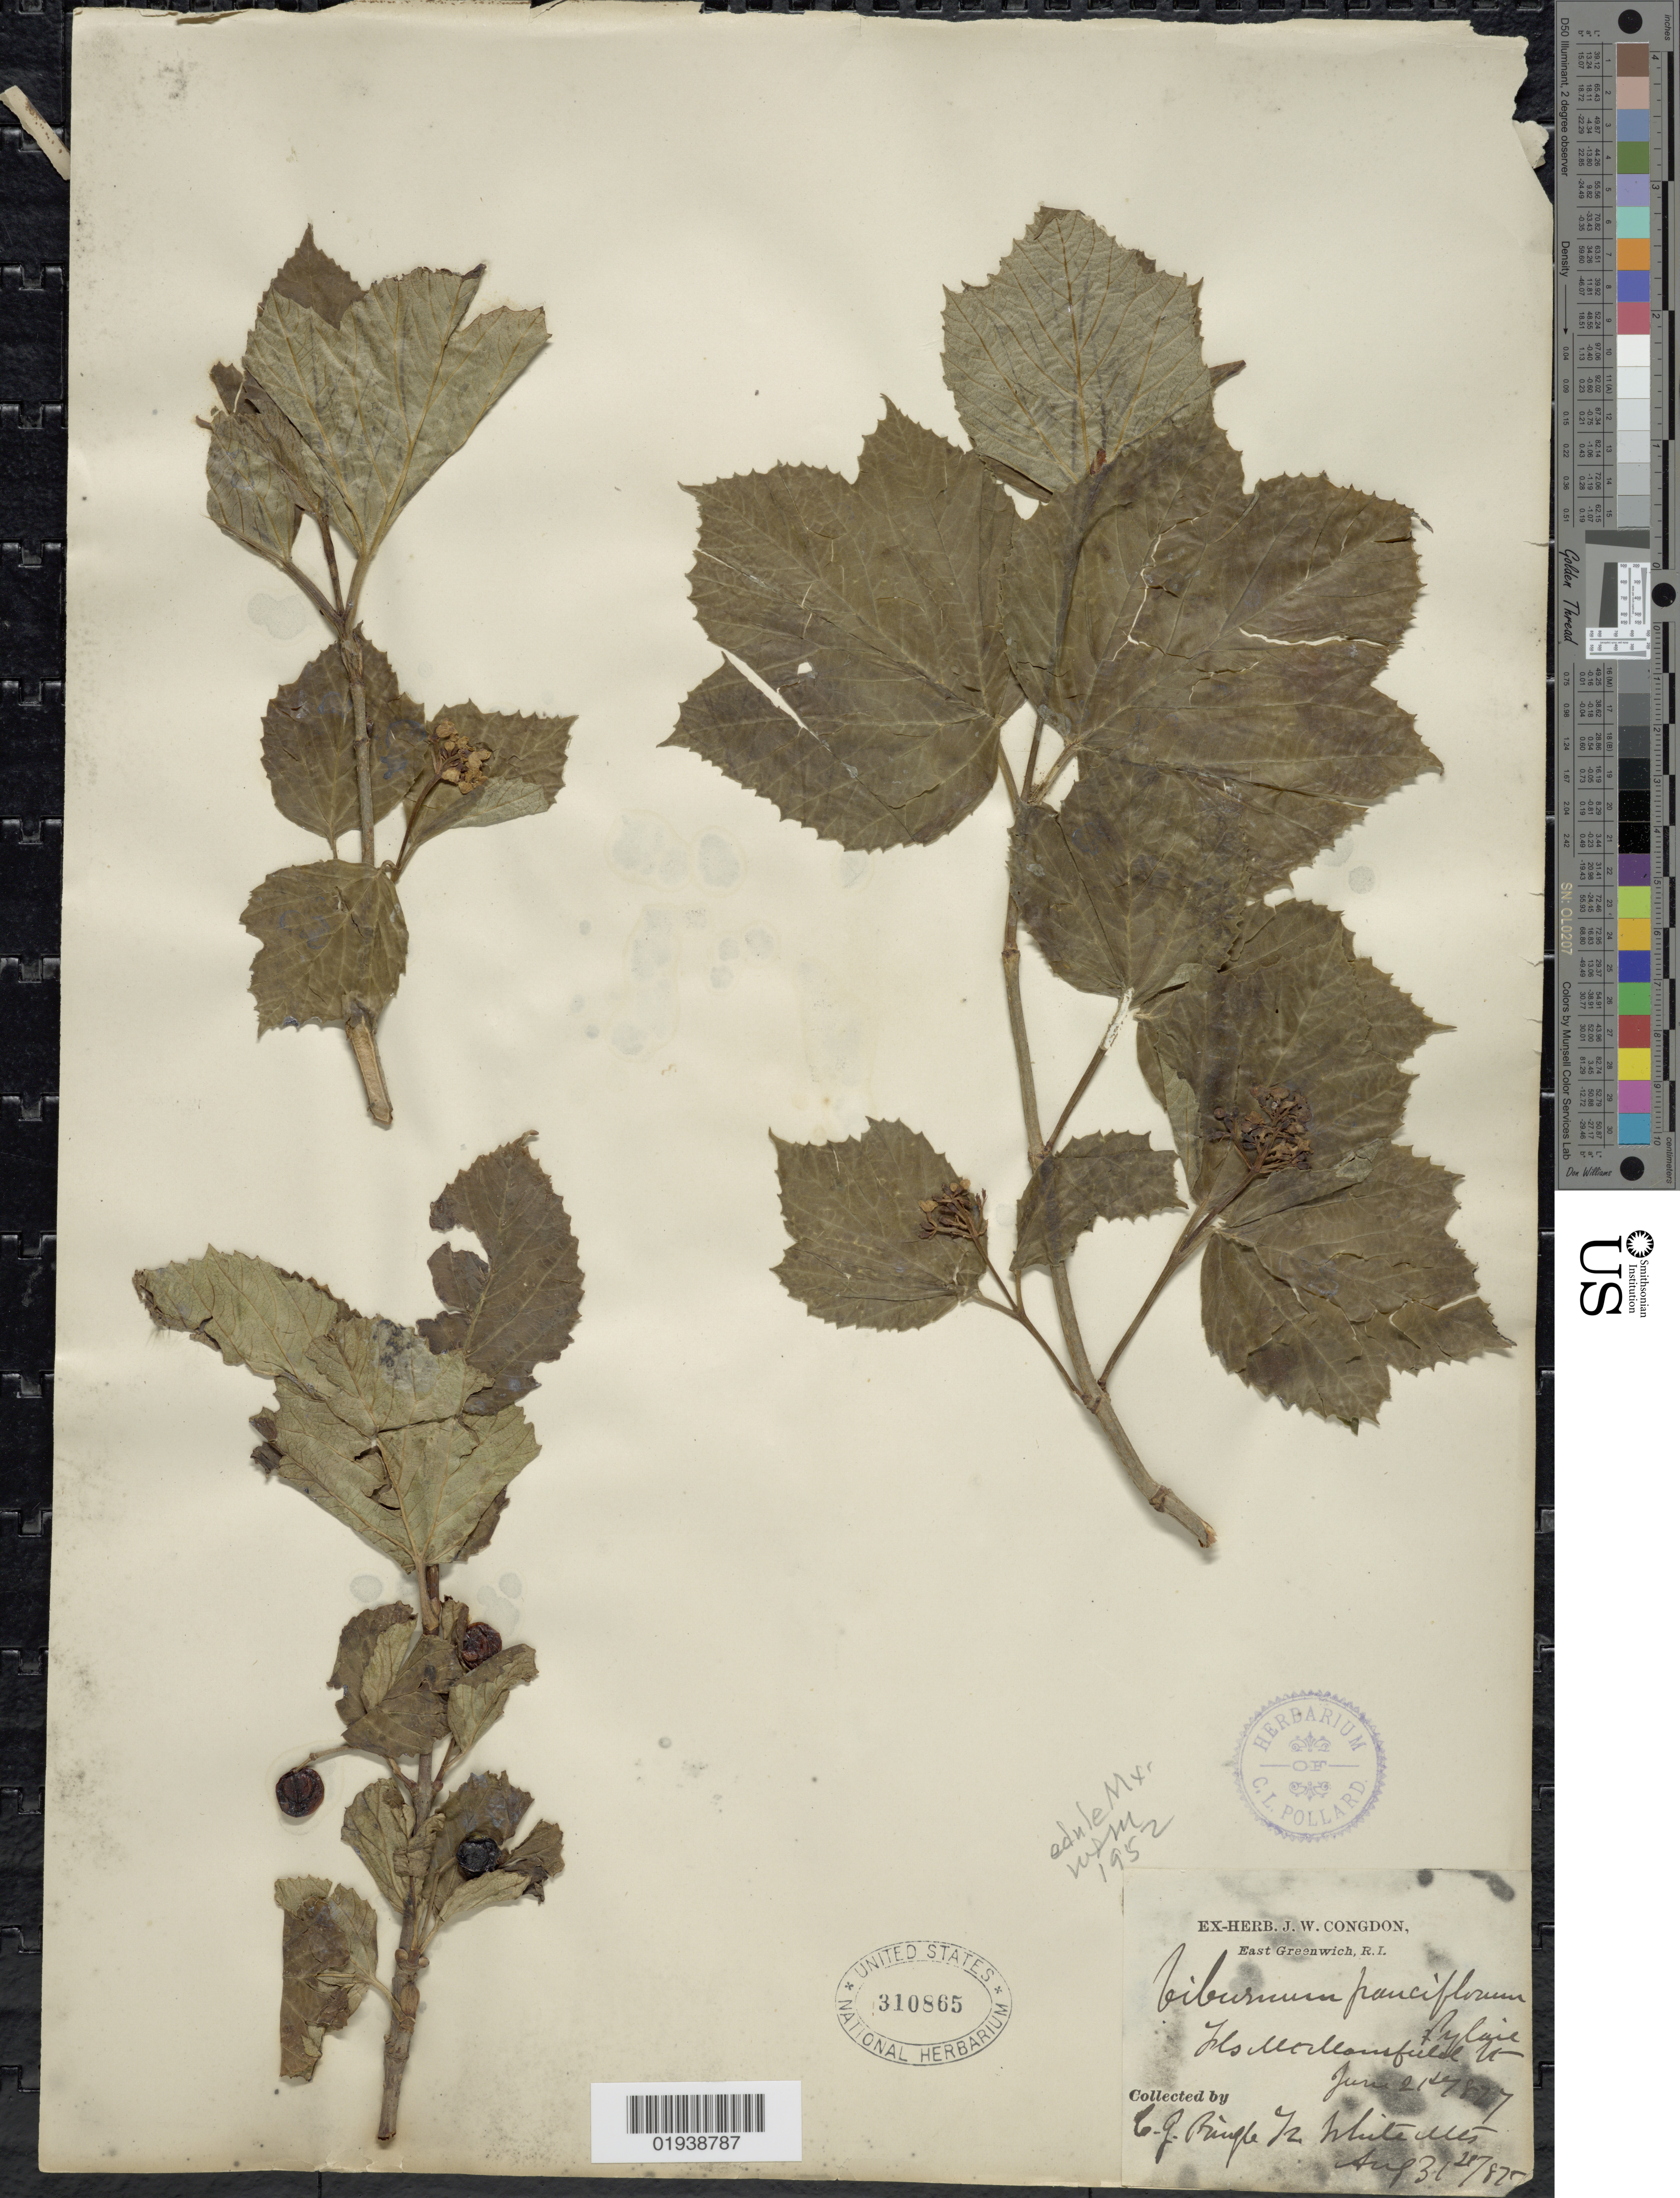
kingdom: Plantae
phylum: Tracheophyta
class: Magnoliopsida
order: Dipsacales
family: Viburnaceae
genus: Viburnum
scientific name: Viburnum edule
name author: (Michx.) Raf.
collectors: C. G. Pringle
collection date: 1827-08-31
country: United States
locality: White Mts.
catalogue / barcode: US 310865